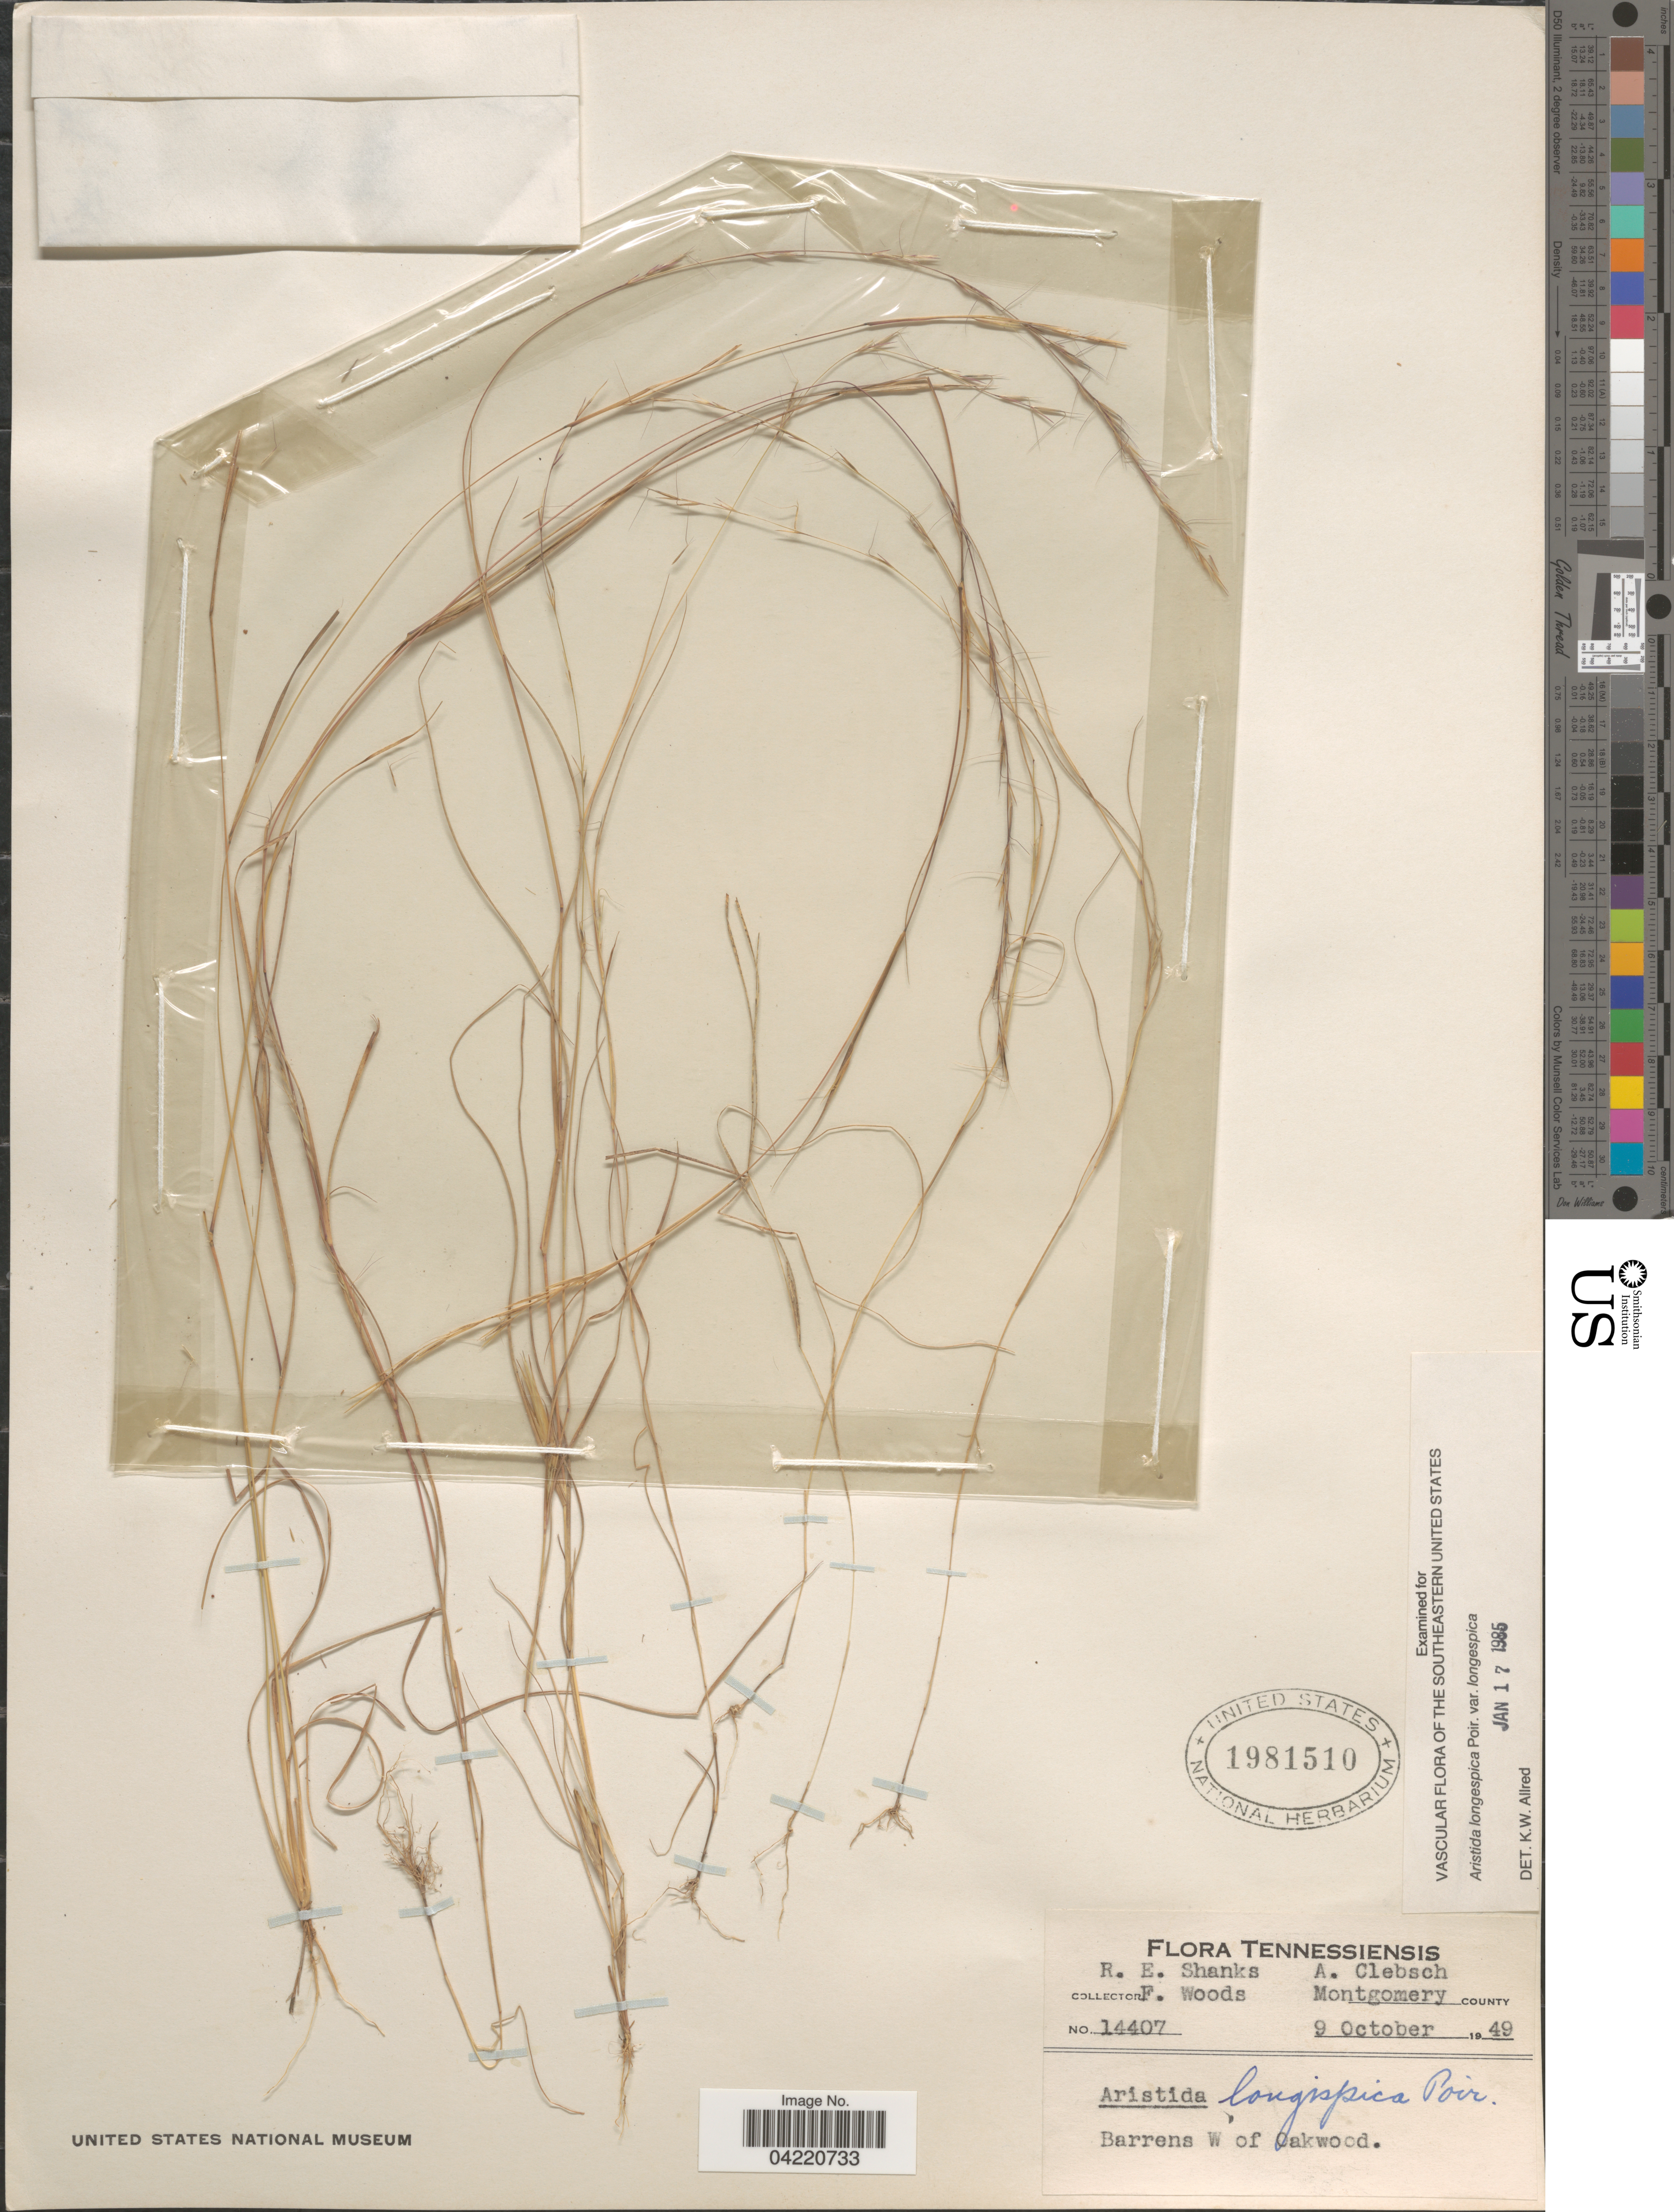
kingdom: Plantae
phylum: Tracheophyta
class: Liliopsida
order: Poales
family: Poaceae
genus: Aristida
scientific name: Aristida longespica var. longespica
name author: Poir.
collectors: R. Shanks, F. Woods & A. Clebsch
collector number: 14407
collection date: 1949-10-09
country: United States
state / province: Tennessee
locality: Tennessiensis. Montgomery county. Barrens W of Oakwood.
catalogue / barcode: US 1981510